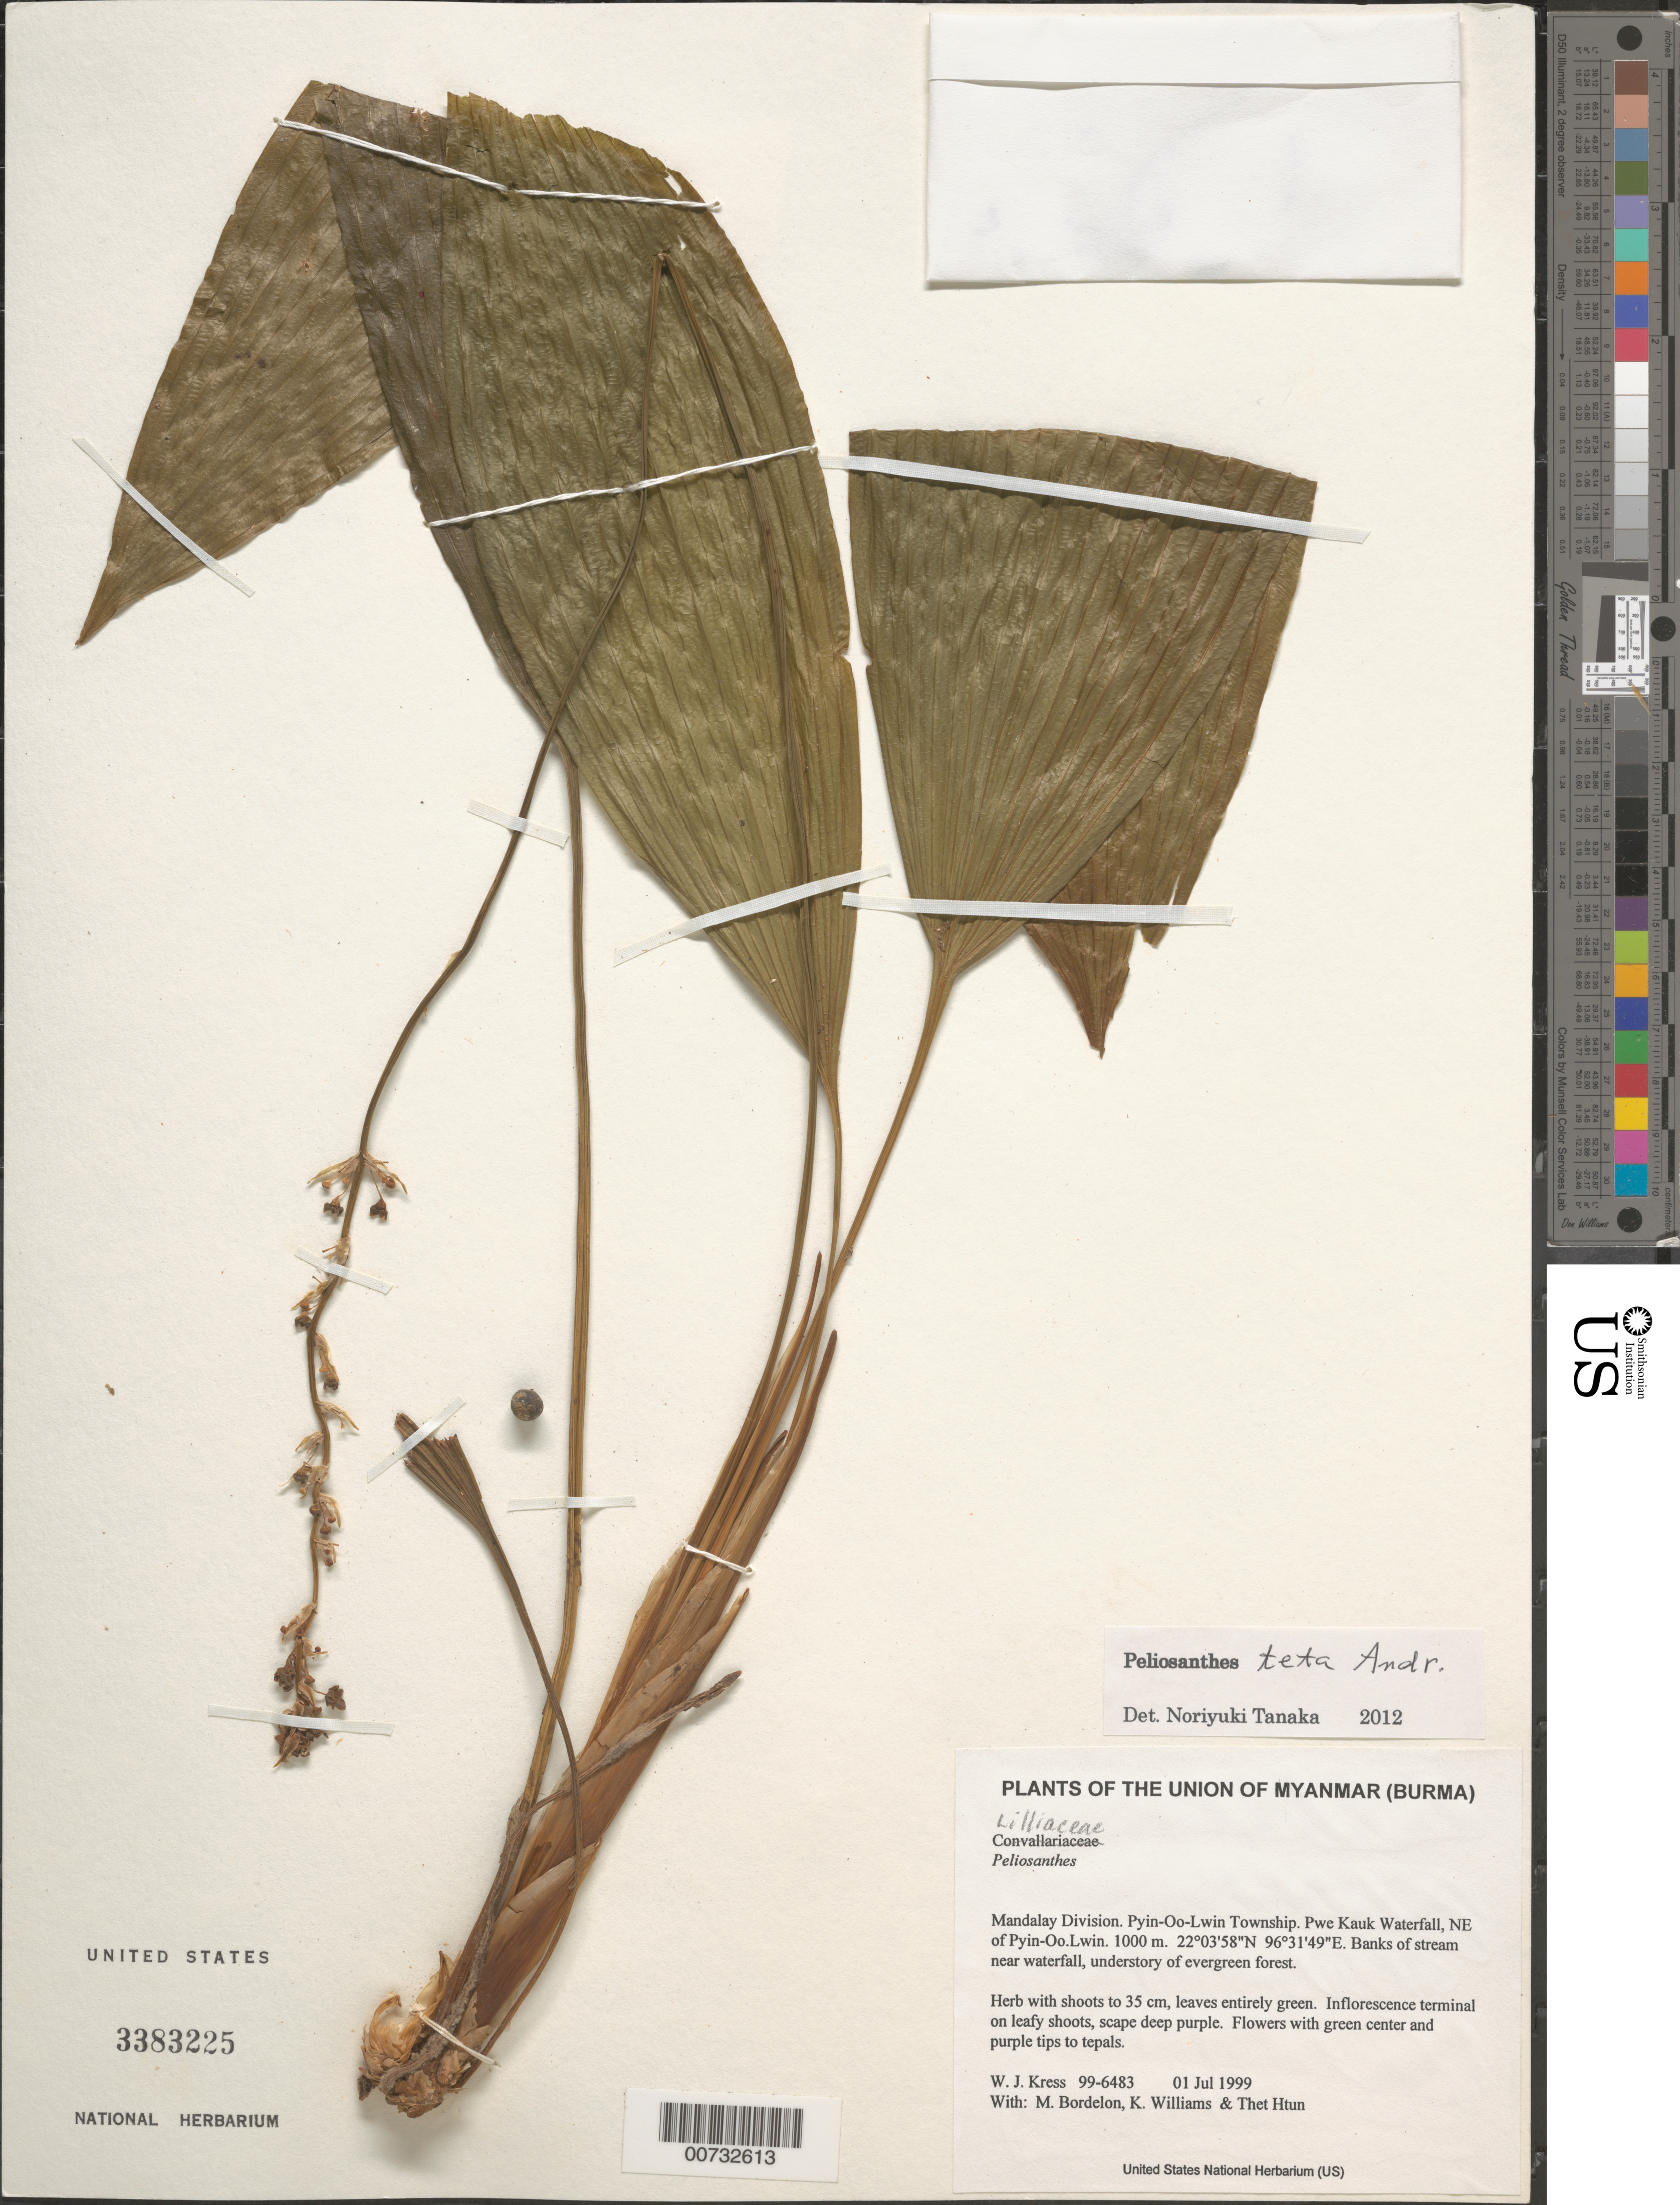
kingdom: Plantae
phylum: Tracheophyta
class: Liliopsida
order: Asparagales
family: Asparagaceae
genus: Peliosanthes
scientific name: Peliosanthes teta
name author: Andrews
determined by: Tanaka, N., Makino Botanical Garden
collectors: W. J. Kress, M. Bordelon, K. J. Williams & Thet Htun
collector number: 99-6483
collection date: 1999-07-01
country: Myanmar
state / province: Mandalay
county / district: Pyin-Oo-Lwin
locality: Pwe Kauk Waterfall, NE of Pyin-Oo.Lwin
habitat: Banks of stream near waterfall, understory of evergreen forest.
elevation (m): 1000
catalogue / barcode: US 3383225